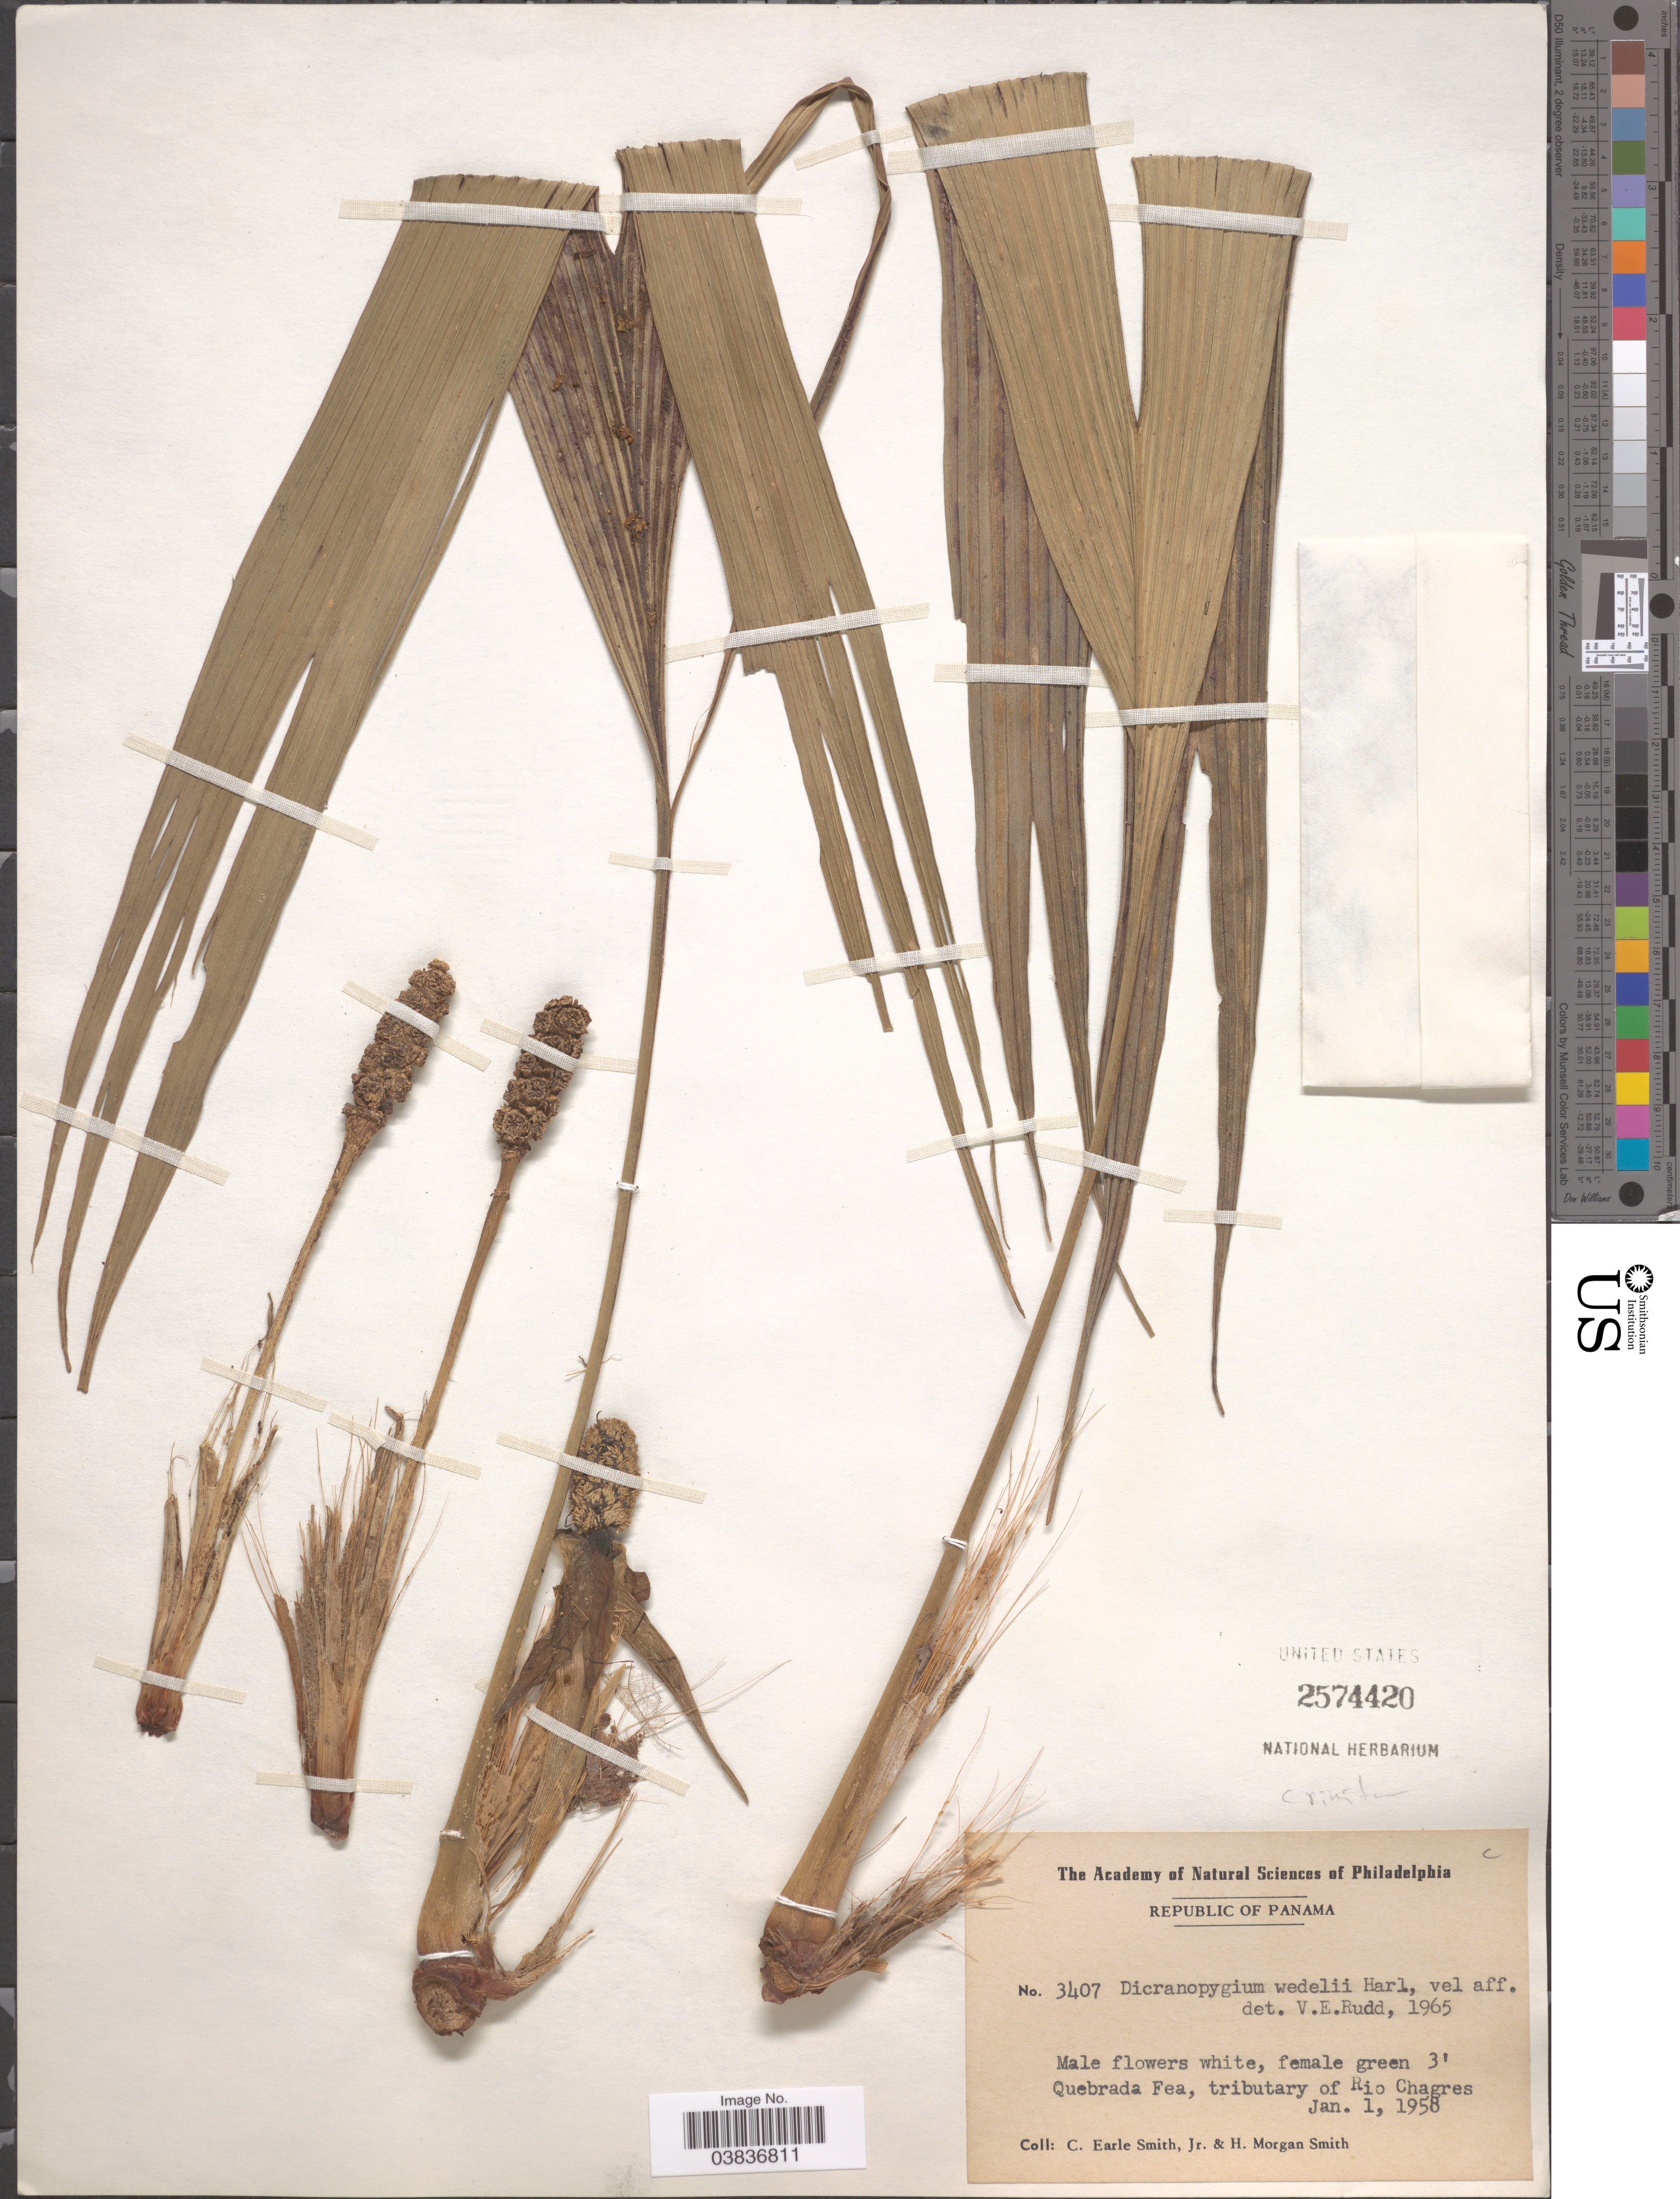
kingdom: Plantae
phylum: Tracheophyta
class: Liliopsida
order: Pandanales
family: Cyclanthaceae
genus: Dicranopygium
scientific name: Dicranopygium wedelii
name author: Harling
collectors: C. E. Smith Jr. & H. M. Smith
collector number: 3407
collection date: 1958-01-01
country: Panama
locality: Republic of Panama. Quebrada Fea, tributary of Rio Chagres.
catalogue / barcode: US 2574420